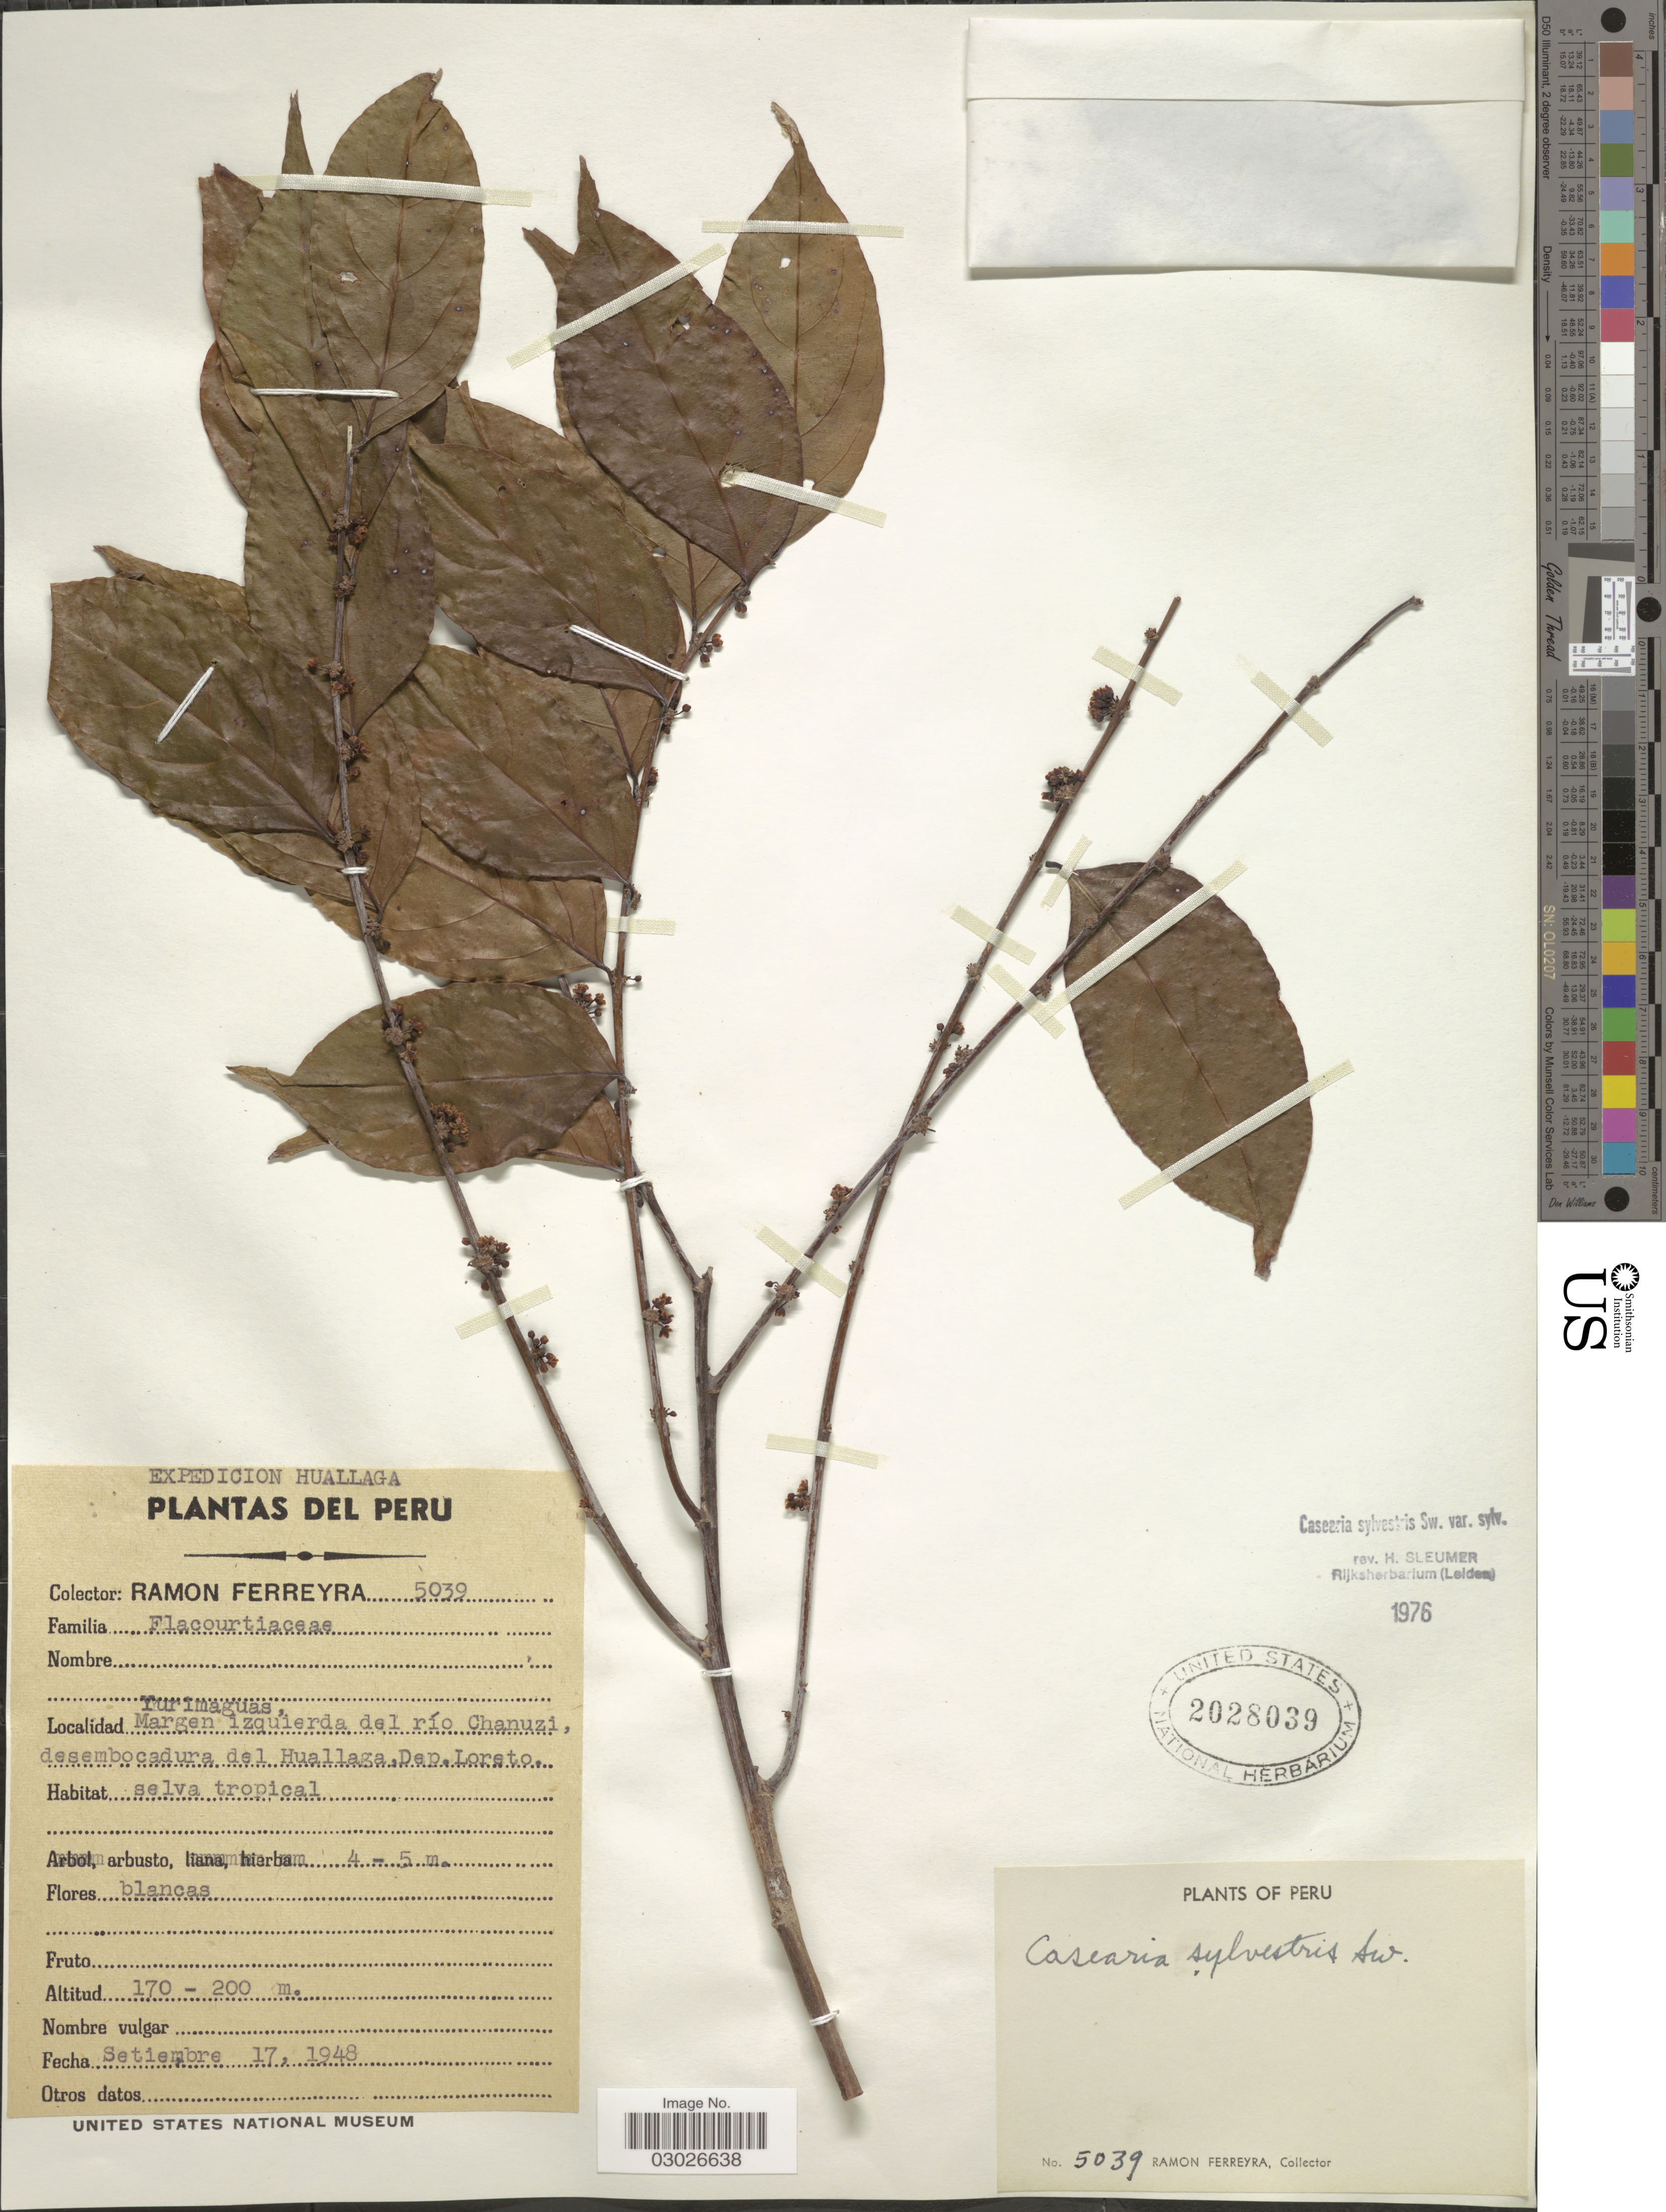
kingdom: Plantae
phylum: Tracheophyta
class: Magnoliopsida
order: Malpighiales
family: Salicaceae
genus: Casearia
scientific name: Casearia sylvestris var. sylvestris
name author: Sw.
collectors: R. A. Ferreyra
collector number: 5039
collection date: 1948-09-17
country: Peru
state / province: Loreto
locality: Yurimaguas, Margen izquierda del río Chanuzi, desembocadura del Huallaga, Dep. Loreto.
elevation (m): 170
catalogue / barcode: US 2028039